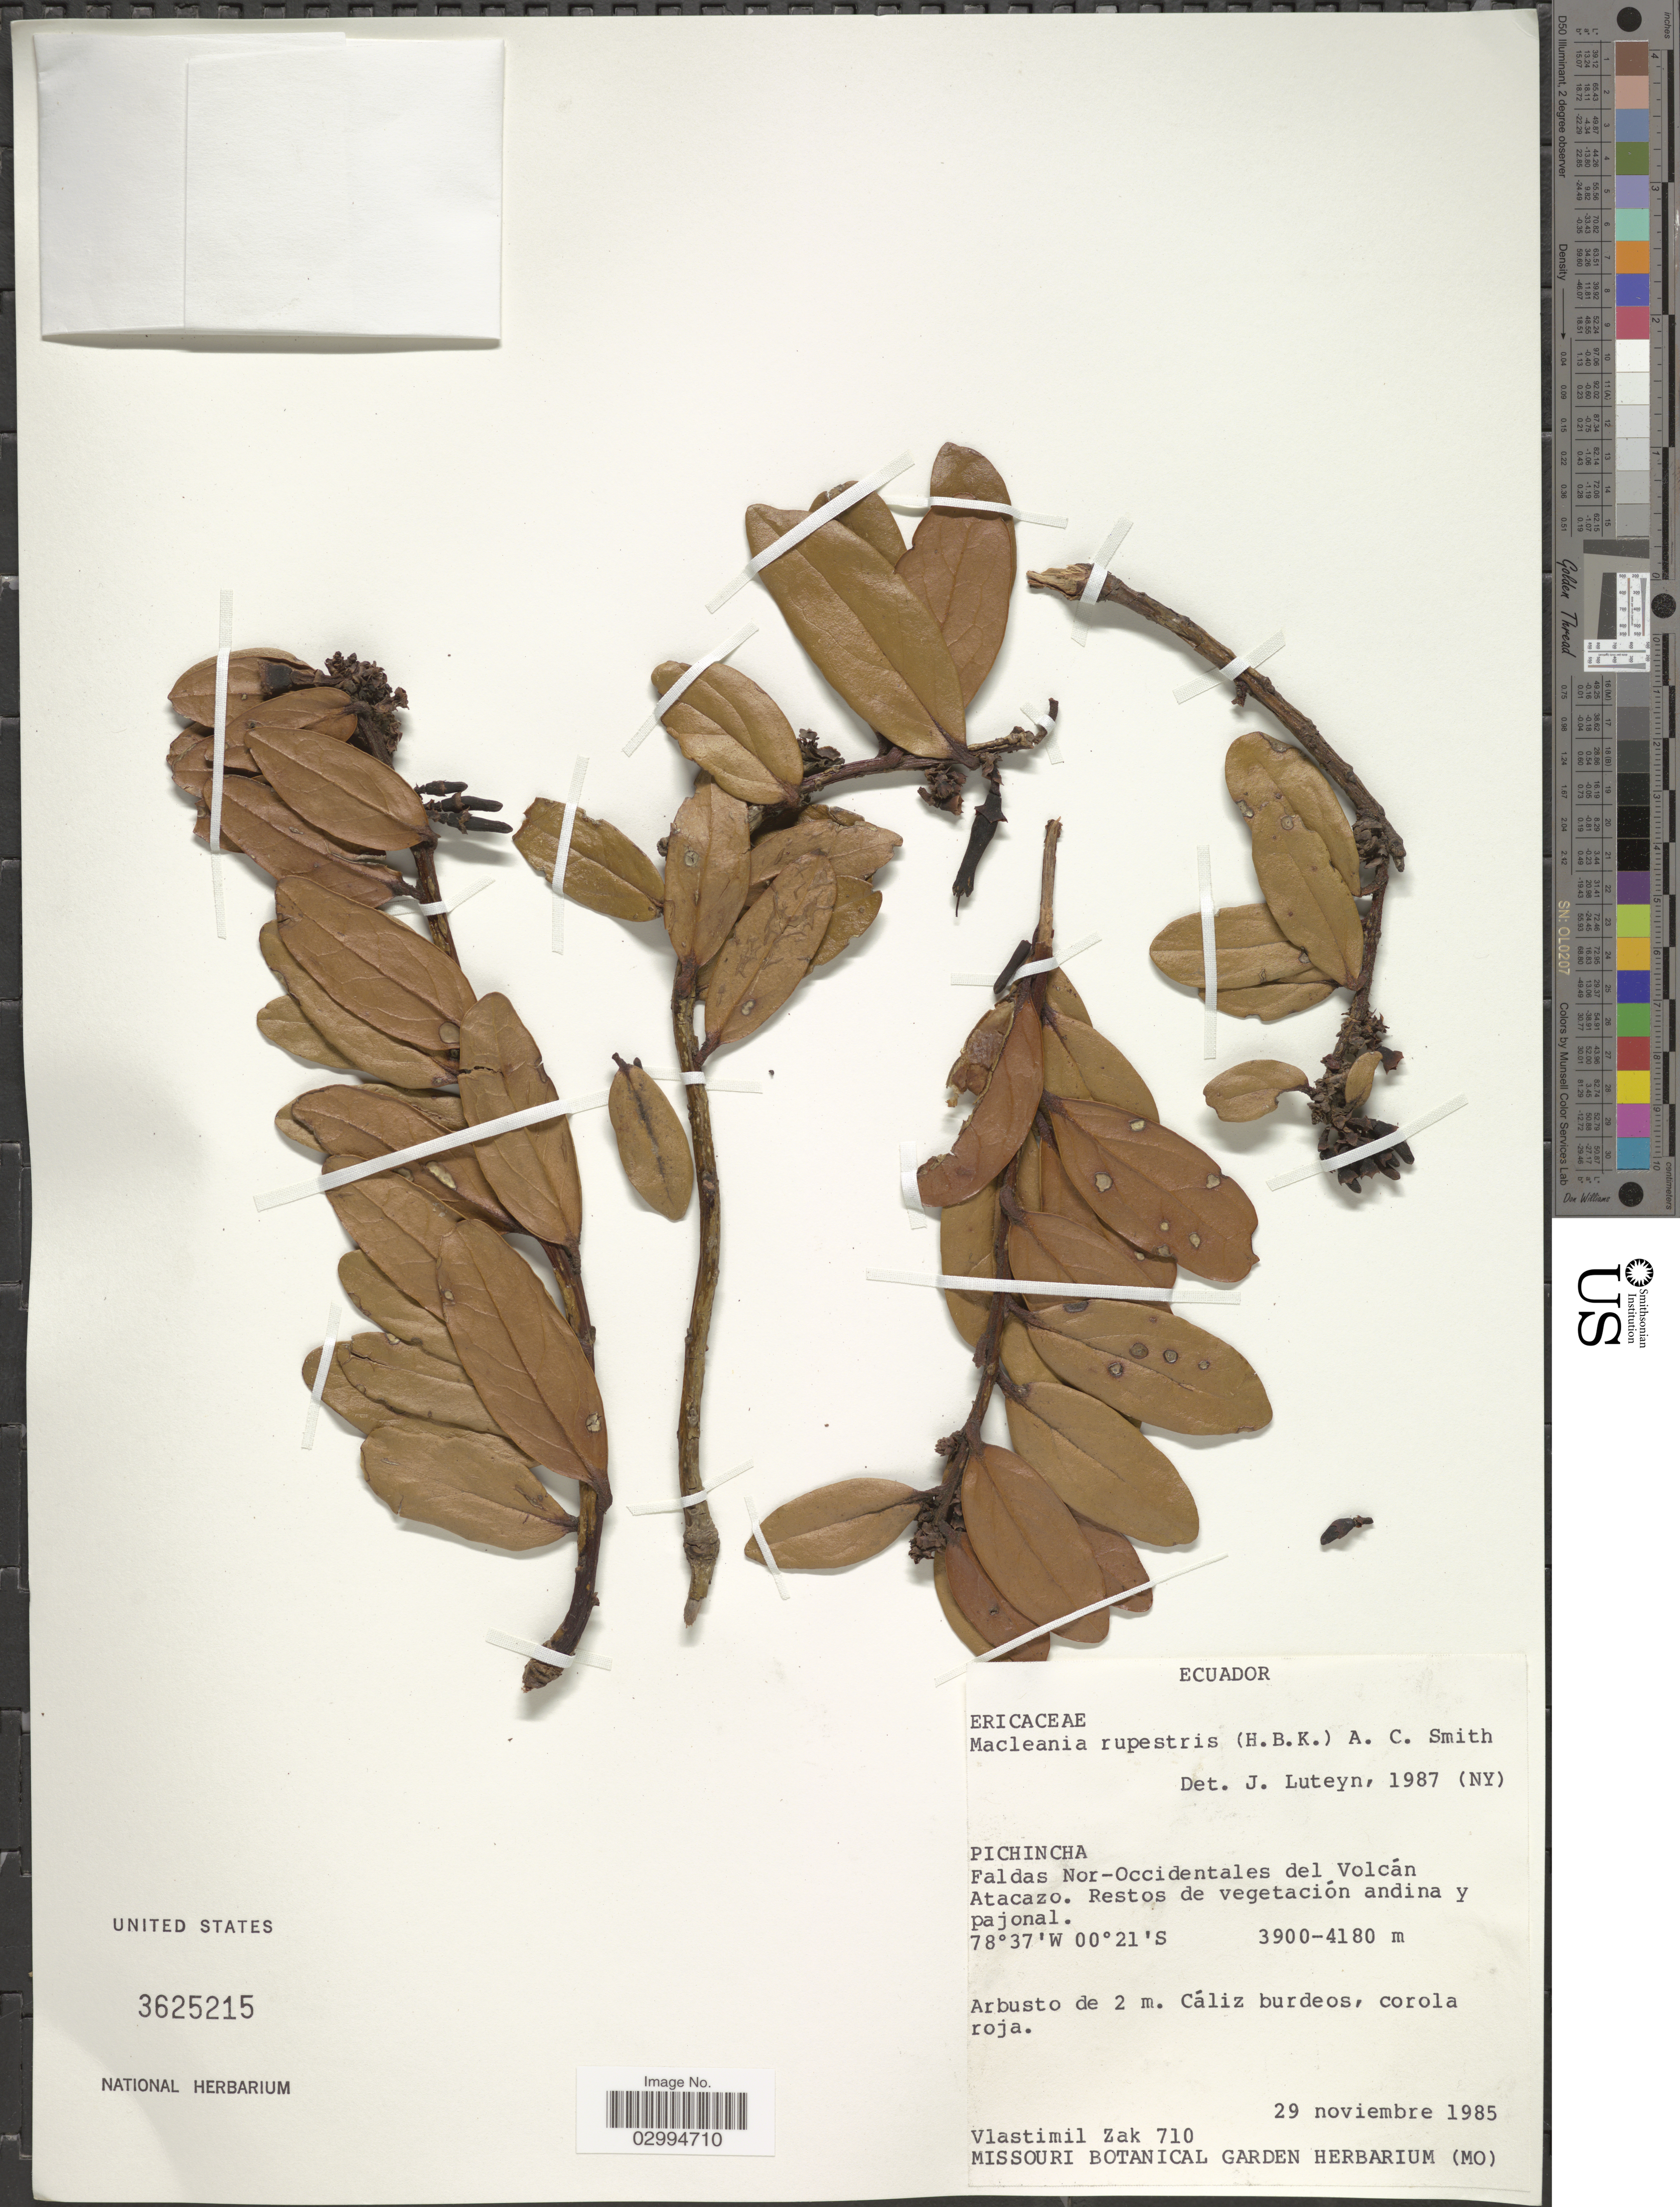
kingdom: Plantae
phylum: Tracheophyta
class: Magnoliopsida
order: Ericales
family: Ericaceae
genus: Macleania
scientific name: Macleania rupestris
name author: (Kunth) A.C. Sm.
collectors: V. Zak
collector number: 710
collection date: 1985-11-29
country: Ecuador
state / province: Pichincha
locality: Faldas Nor-Occidentales del Volcán Atacazo.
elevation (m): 3900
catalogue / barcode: US 3625215